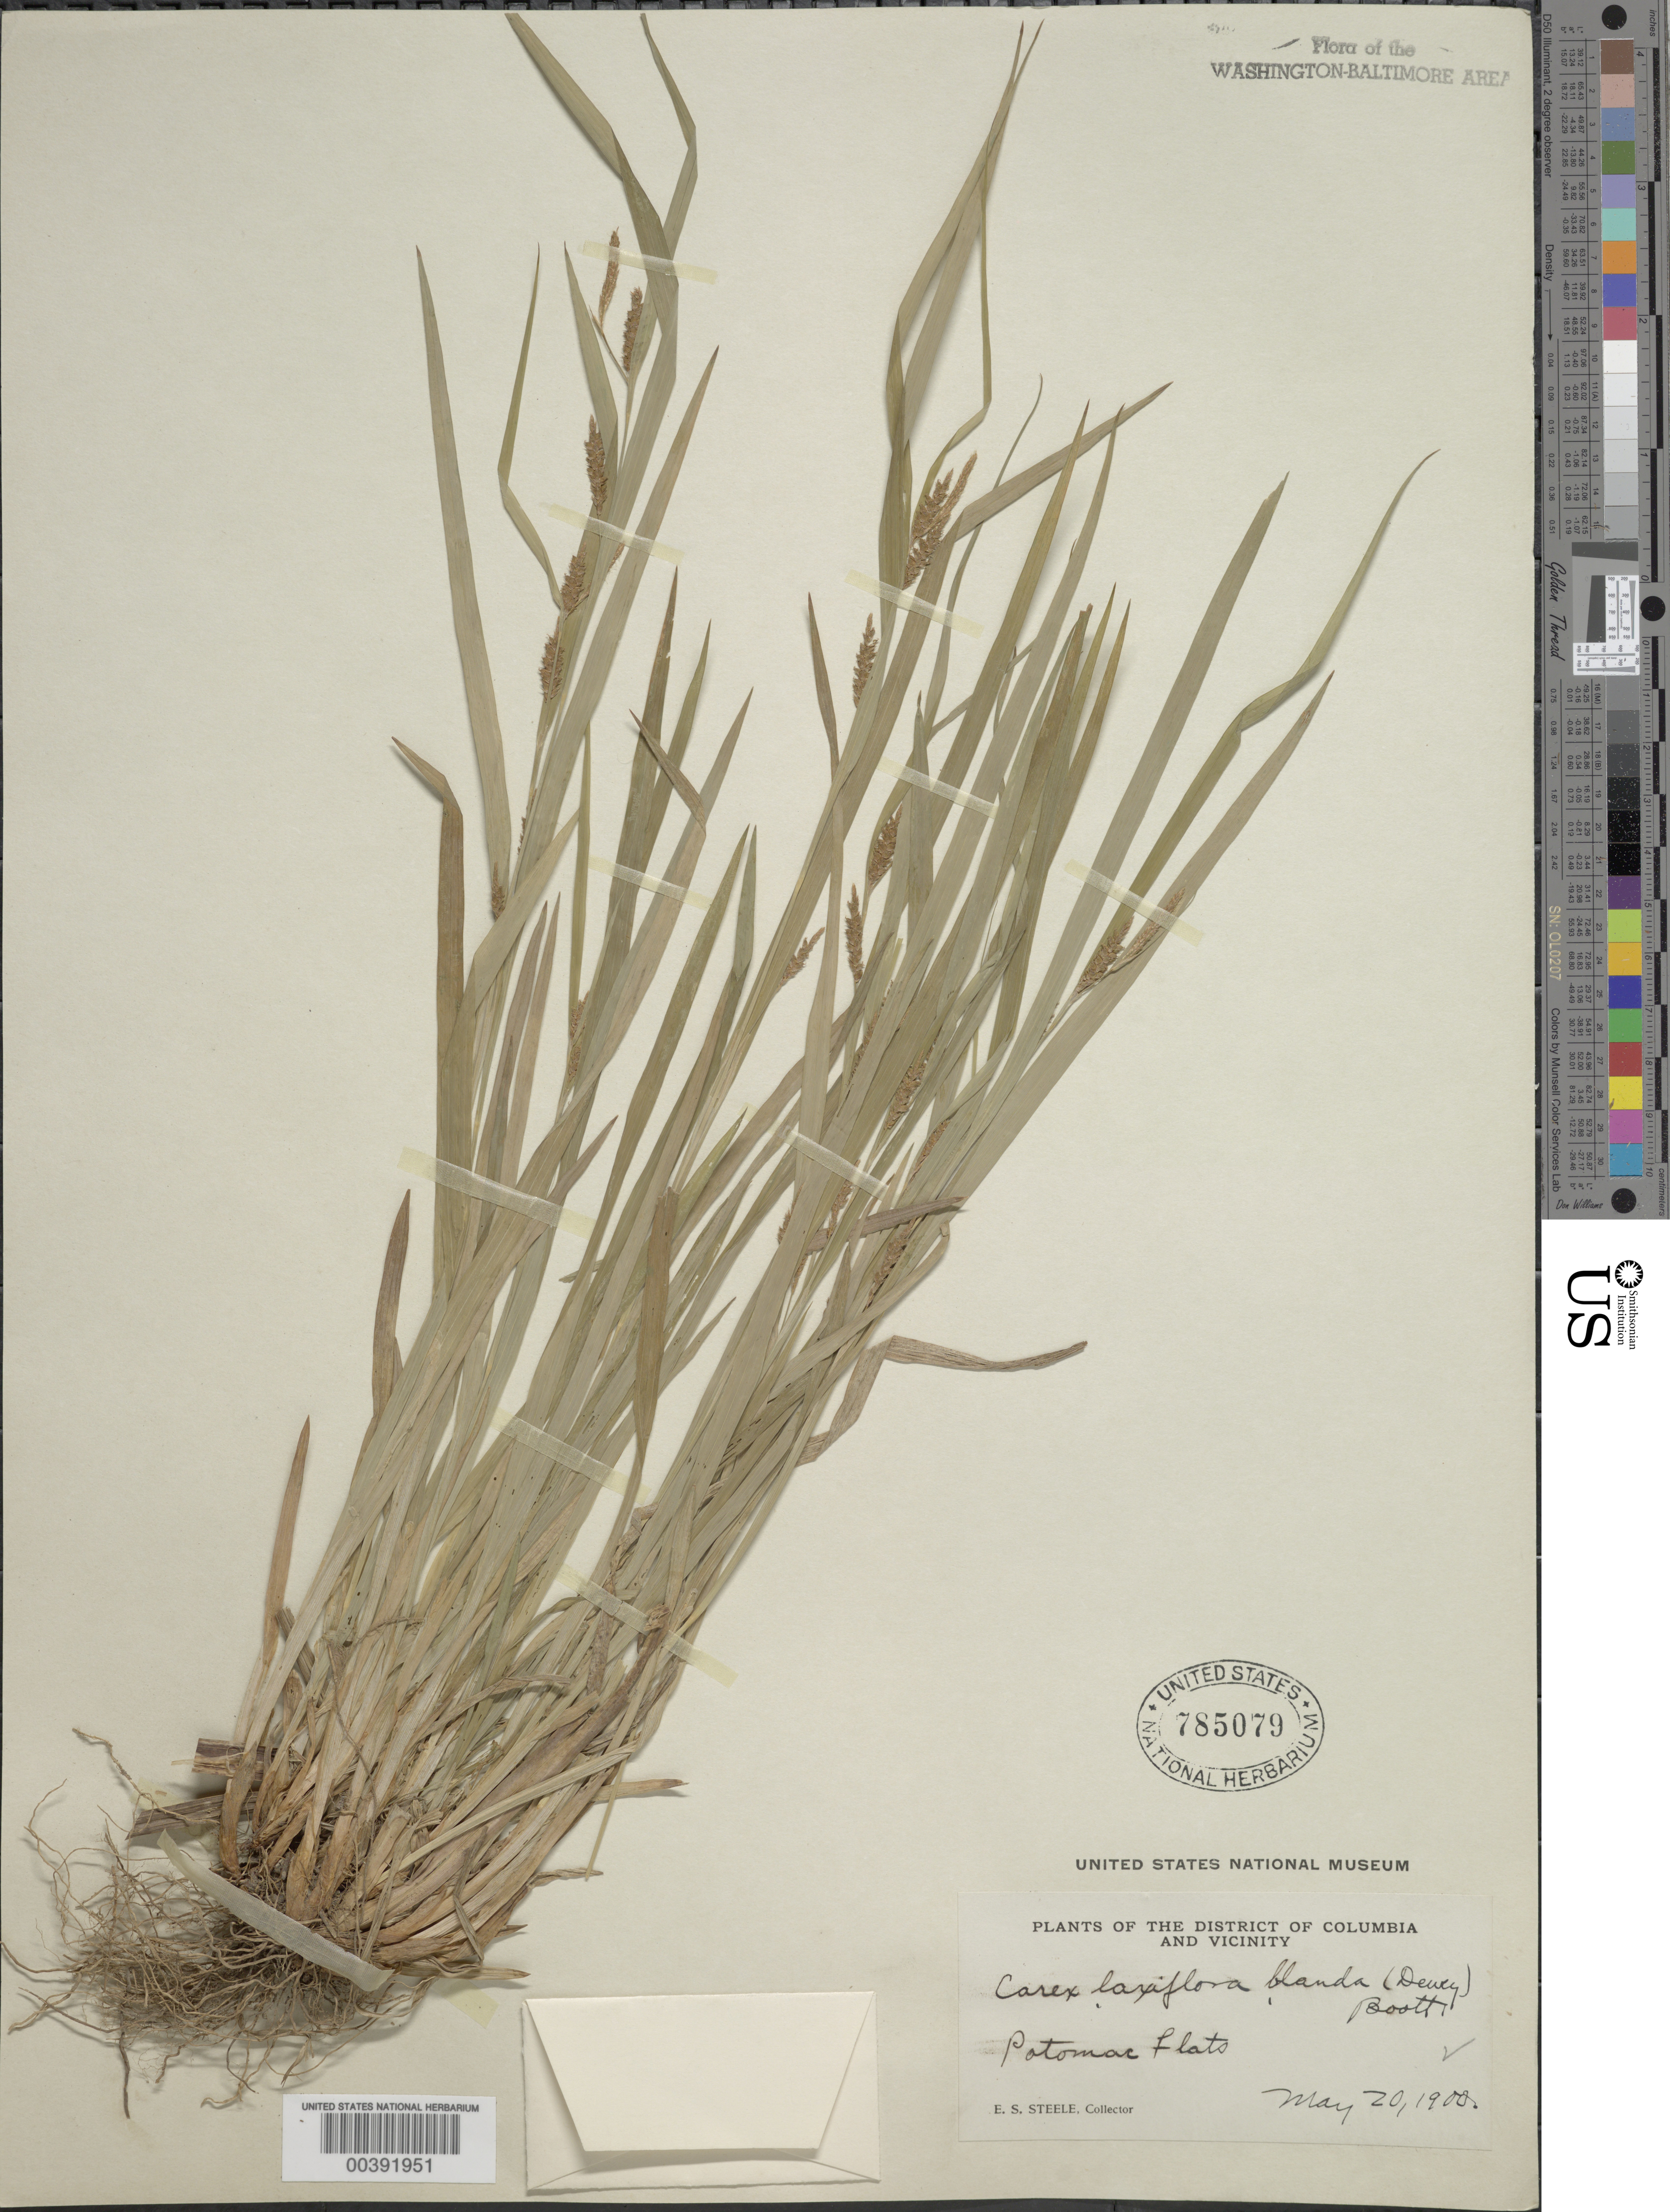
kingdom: Plantae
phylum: Tracheophyta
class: Liliopsida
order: Poales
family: Cyperaceae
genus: Carex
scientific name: Carex blanda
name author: Dewey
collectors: E. Steele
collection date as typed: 20 May 1900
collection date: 1900-05-20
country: United States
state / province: District of Columbia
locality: Potomac flats C. & O. Canal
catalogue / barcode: US 785079